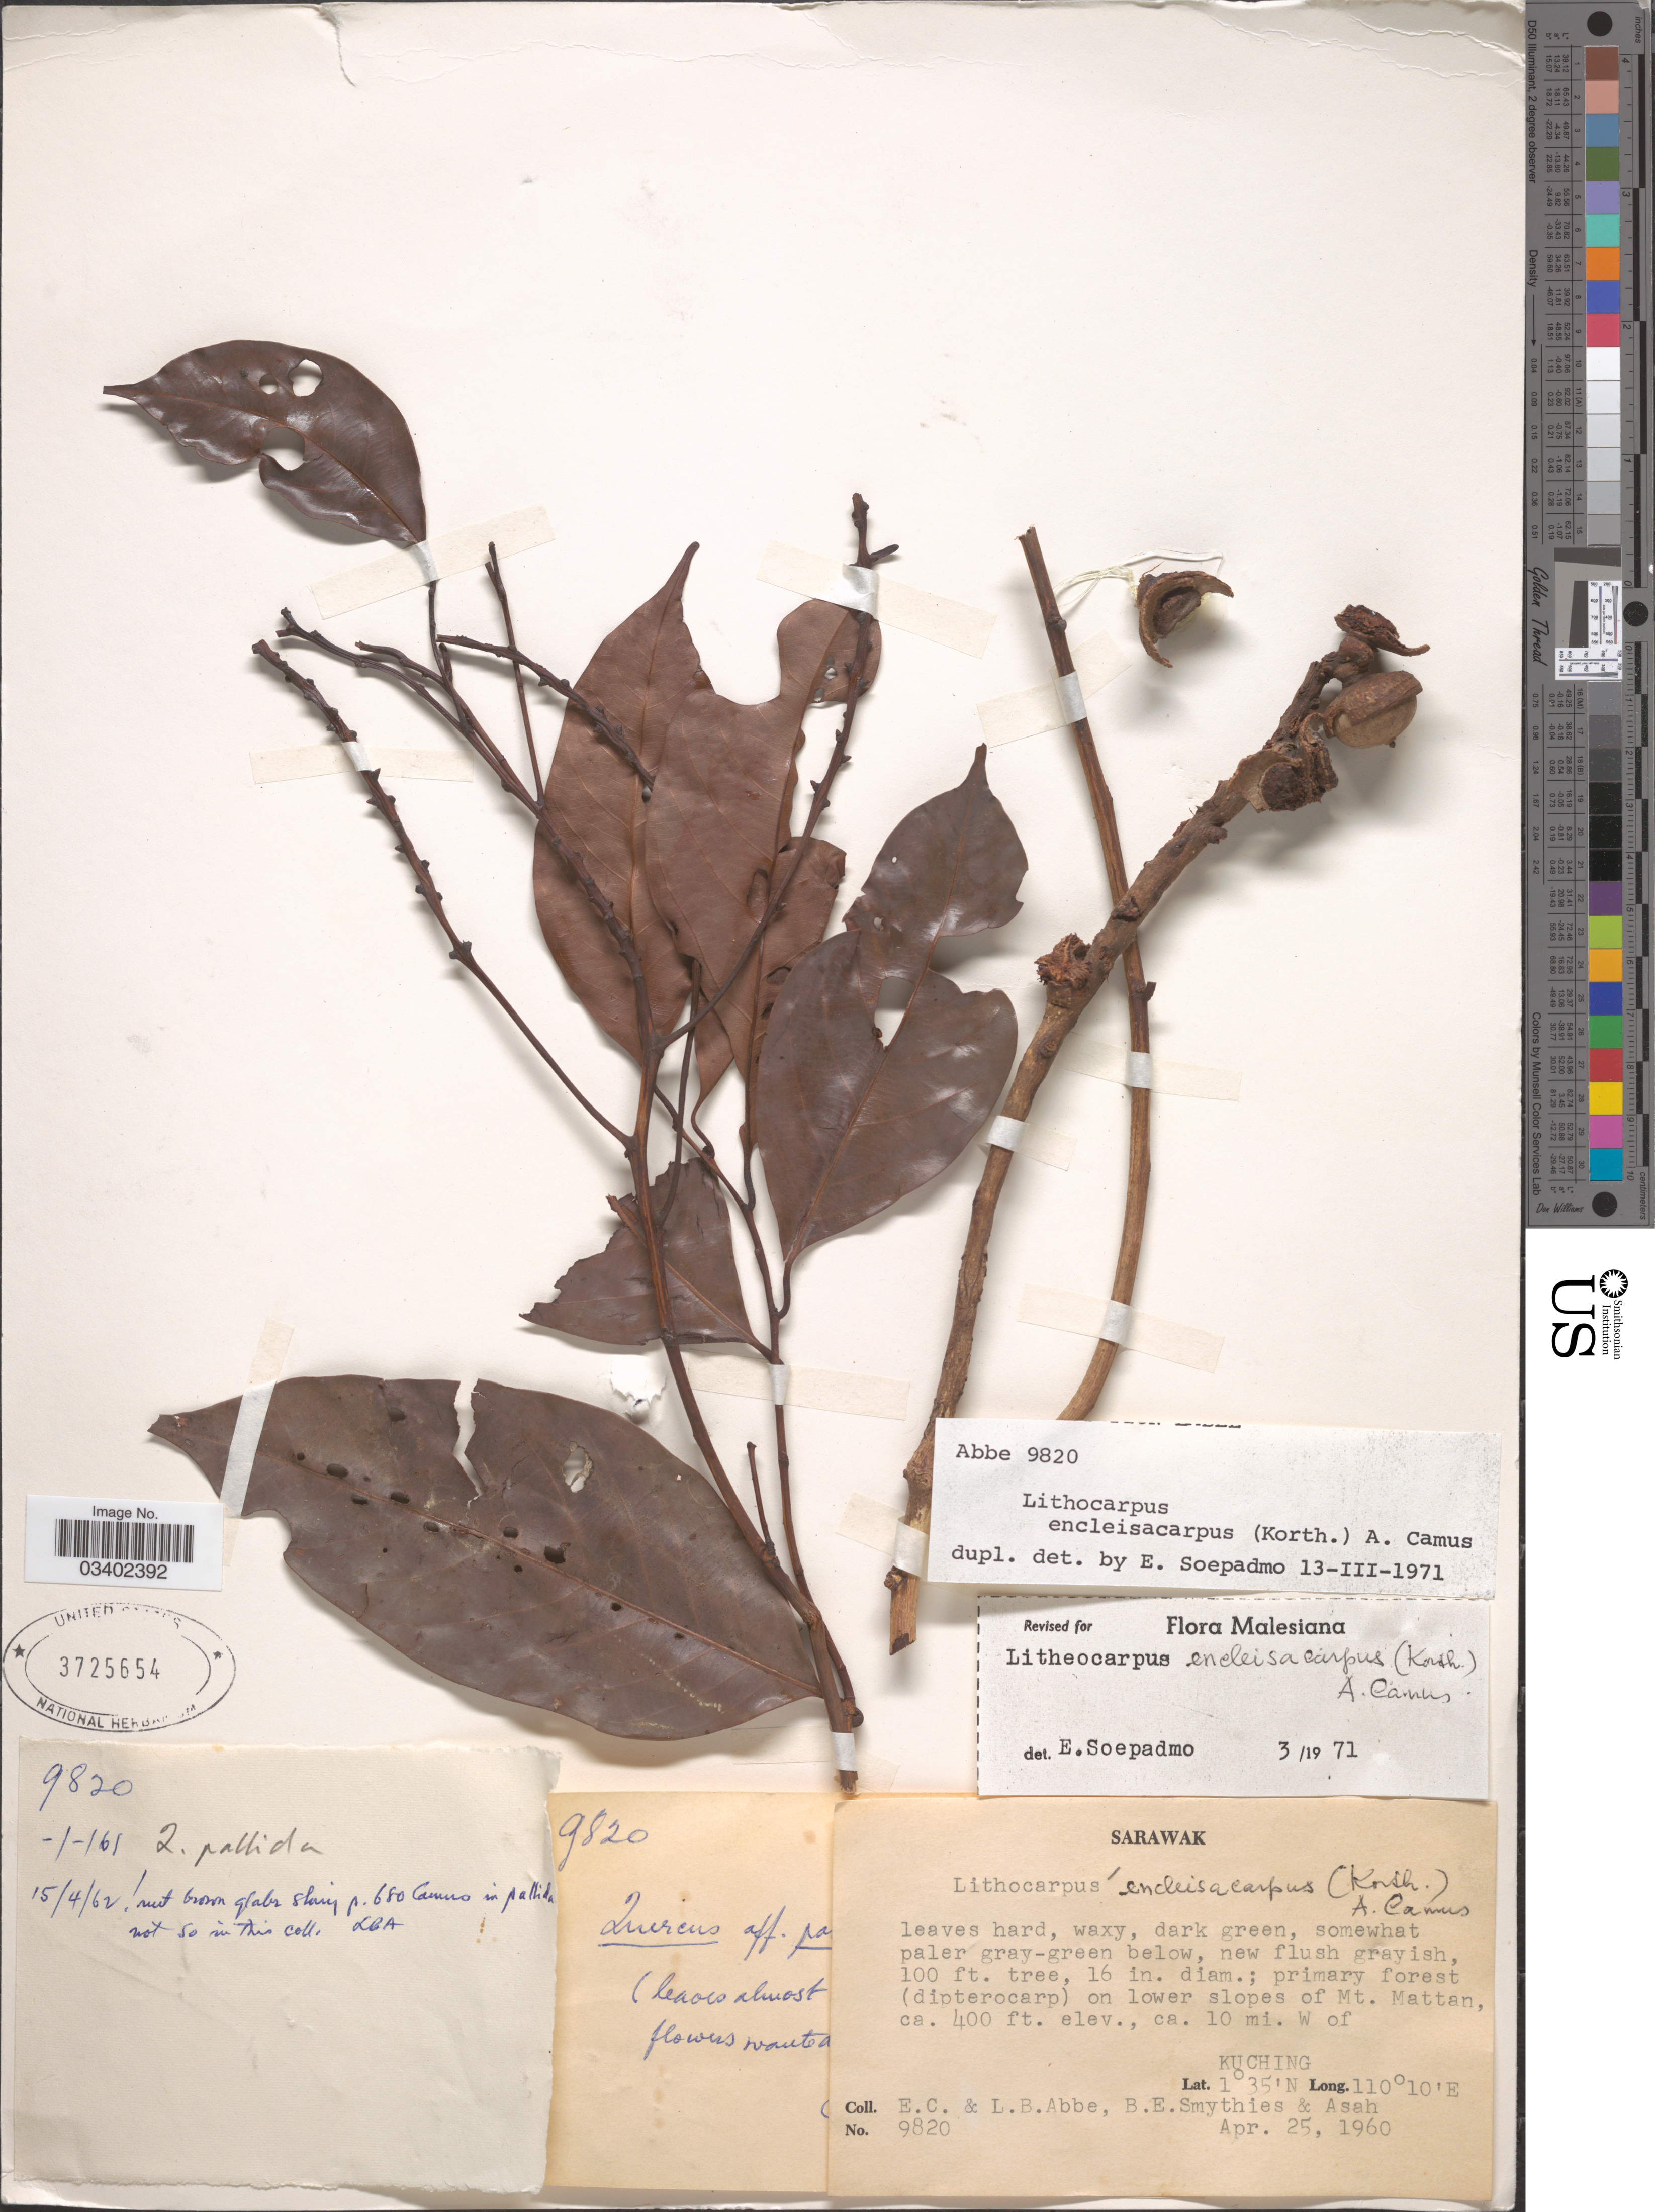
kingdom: Plantae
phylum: Tracheophyta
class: Magnoliopsida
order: Fagales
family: Fagaceae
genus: Lithocarpus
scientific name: Lithocarpus encleisocarpus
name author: (Korth.) A. Camus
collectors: E. C. Abbe, L. B. Abbe, B.E. Smythies & Asah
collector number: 9820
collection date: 1960-04-25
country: Malaysia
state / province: Sarawak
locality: On lower slopes of Mt. Mattan, ca. 10 mi. W of Kuching.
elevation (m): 122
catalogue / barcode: US 3725654